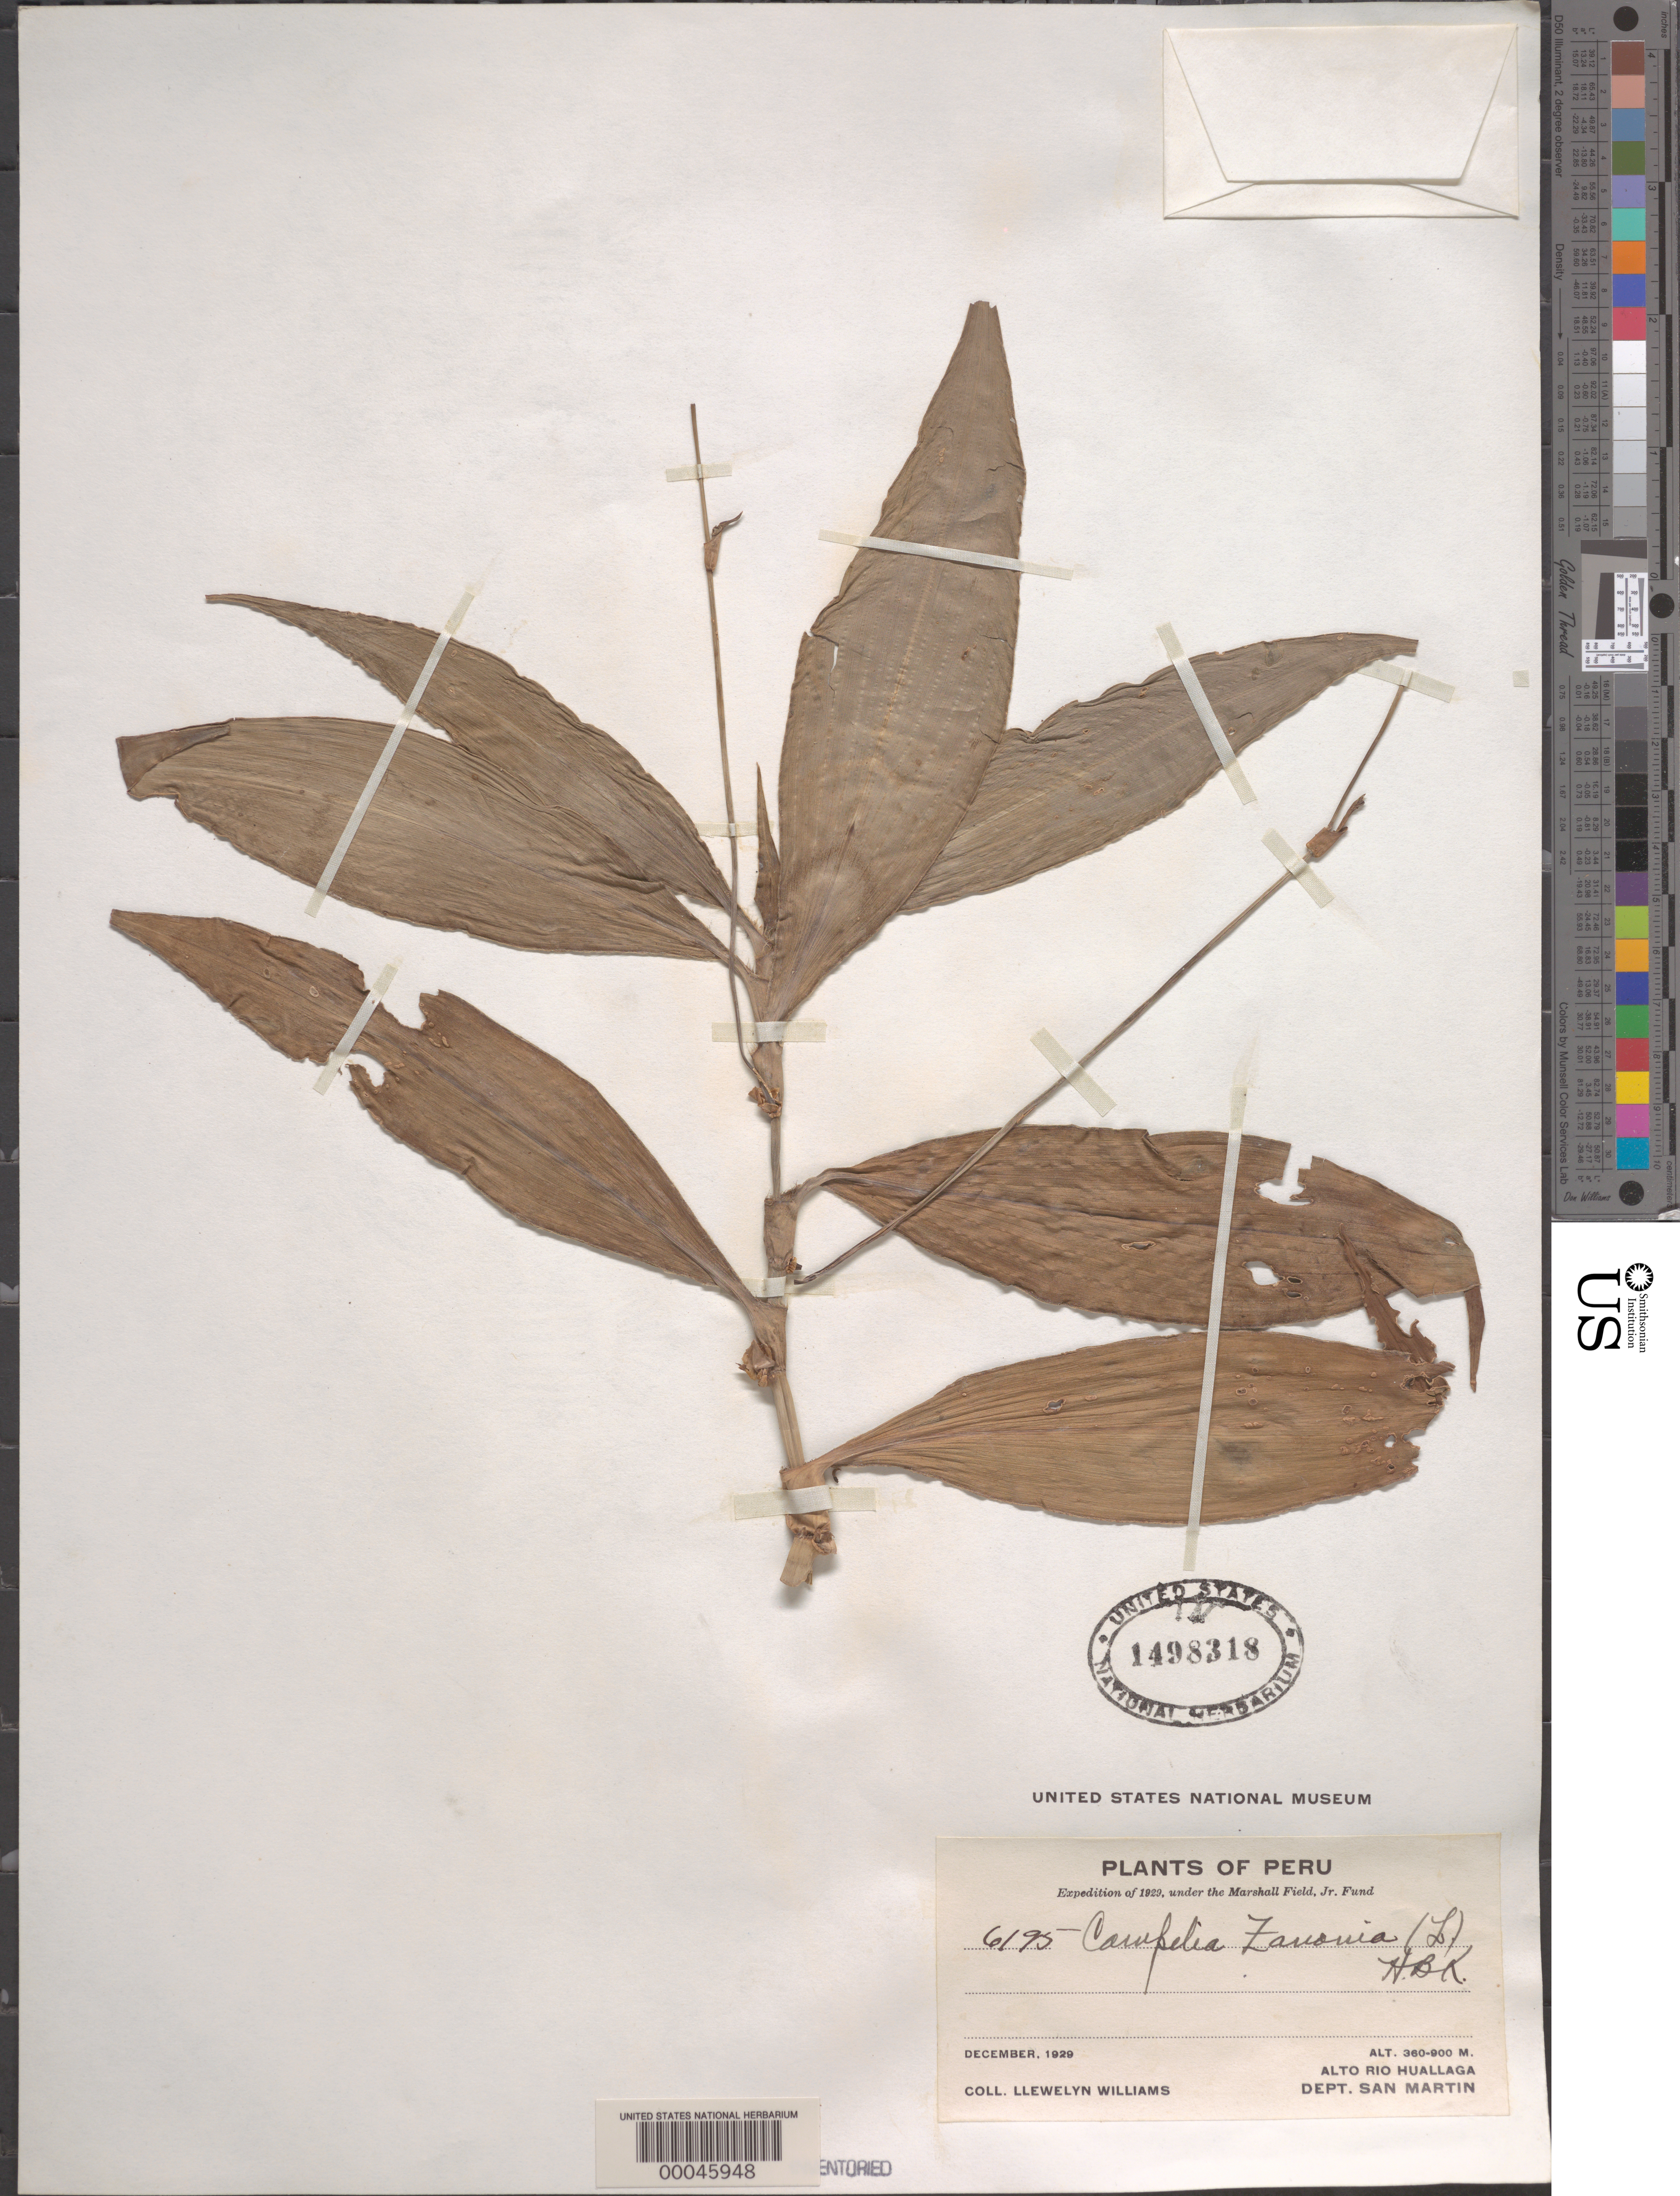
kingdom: Plantae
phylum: Tracheophyta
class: Liliopsida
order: Commelinales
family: Commelinaceae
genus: Tradescantia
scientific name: Tradescantia zanonia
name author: (L.) Sw.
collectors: Ll. Williams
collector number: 6195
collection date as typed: Dec 1929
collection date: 1929-12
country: Peru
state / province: San Martín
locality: Alto rio huallaga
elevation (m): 360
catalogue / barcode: US 1498318